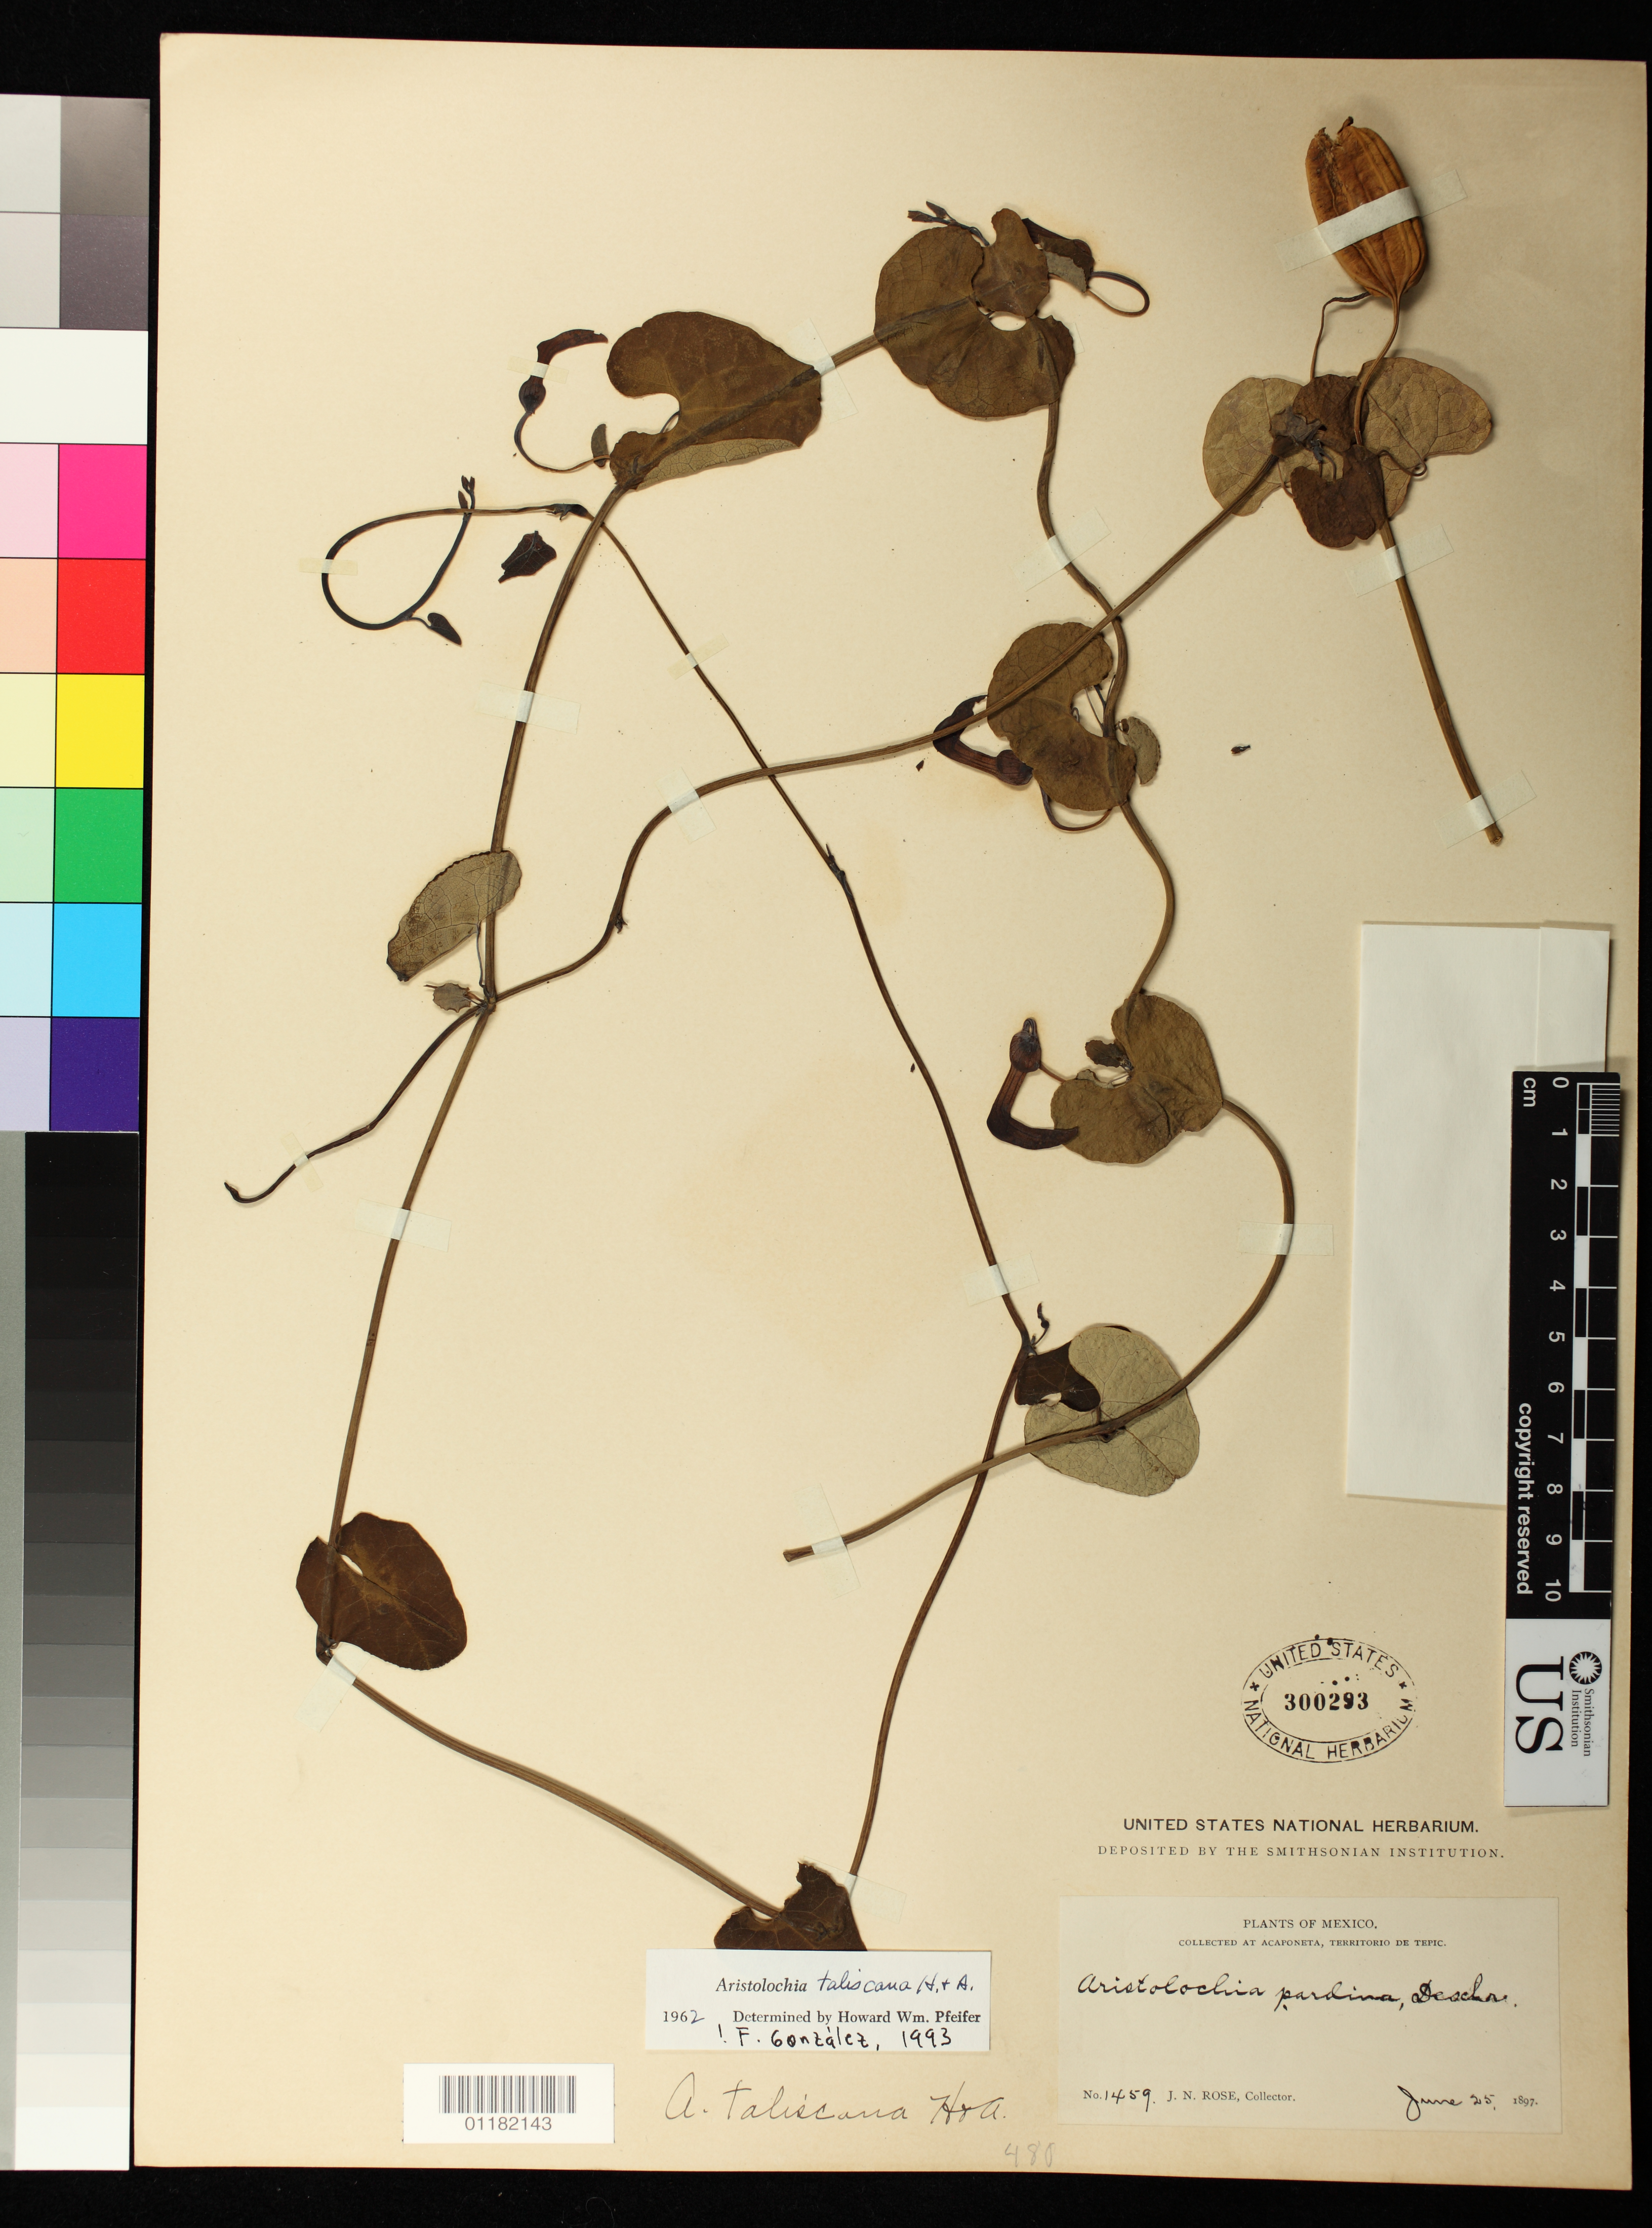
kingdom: Plantae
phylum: Tracheophyta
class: Magnoliopsida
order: Piperales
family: Aristolochiaceae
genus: Aristolochia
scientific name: Aristolochia taliscana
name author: Hook. & Arn.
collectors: J. N. Rose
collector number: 1459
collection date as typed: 25 Jun 1897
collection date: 1897-06-25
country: Mexico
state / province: Nayarit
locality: Acaponeta, Territorio de Tepic.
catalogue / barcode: US 300293